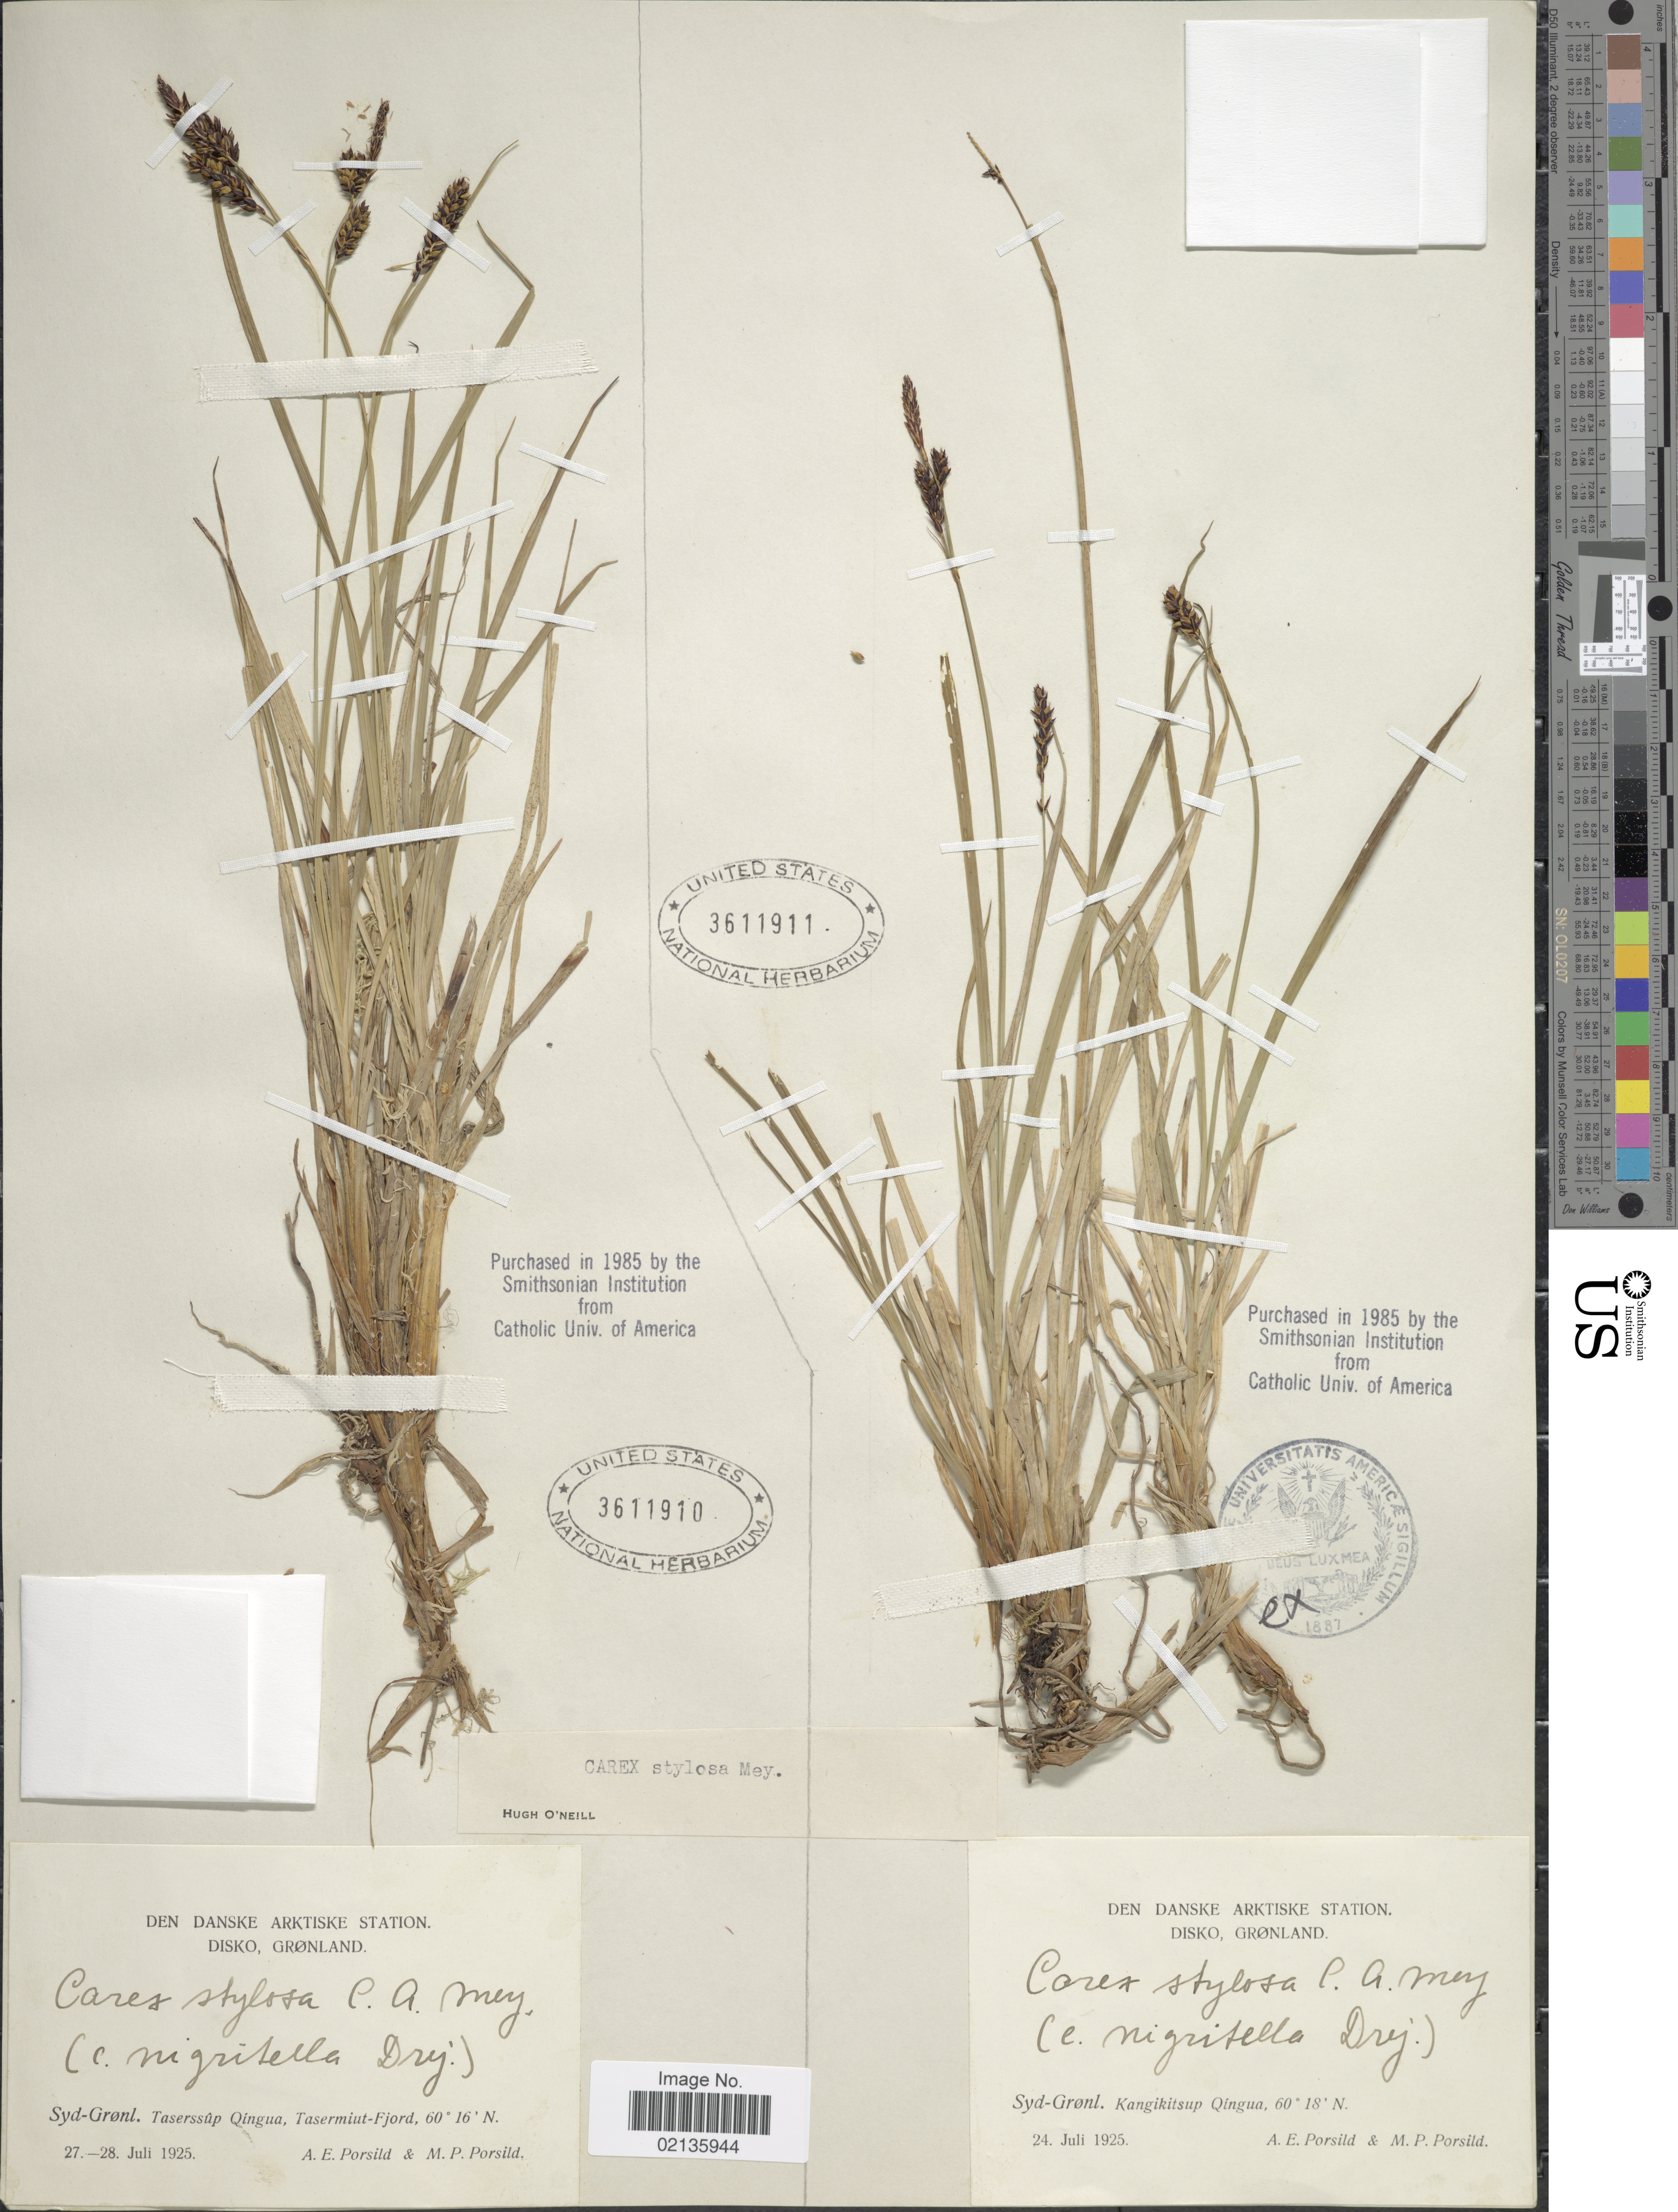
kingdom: Plantae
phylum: Tracheophyta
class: Liliopsida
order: Poales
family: Cyperaceae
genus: Carex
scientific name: Carex stylosa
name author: C.A. Mey.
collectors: A. E. Porsild & M. P. Porsild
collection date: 1925-07-24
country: Greenland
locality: Den Danske Arktiske Station, Disko, Syd-Gronl, Kangikitsup Qingua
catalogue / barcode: US 3611911-2